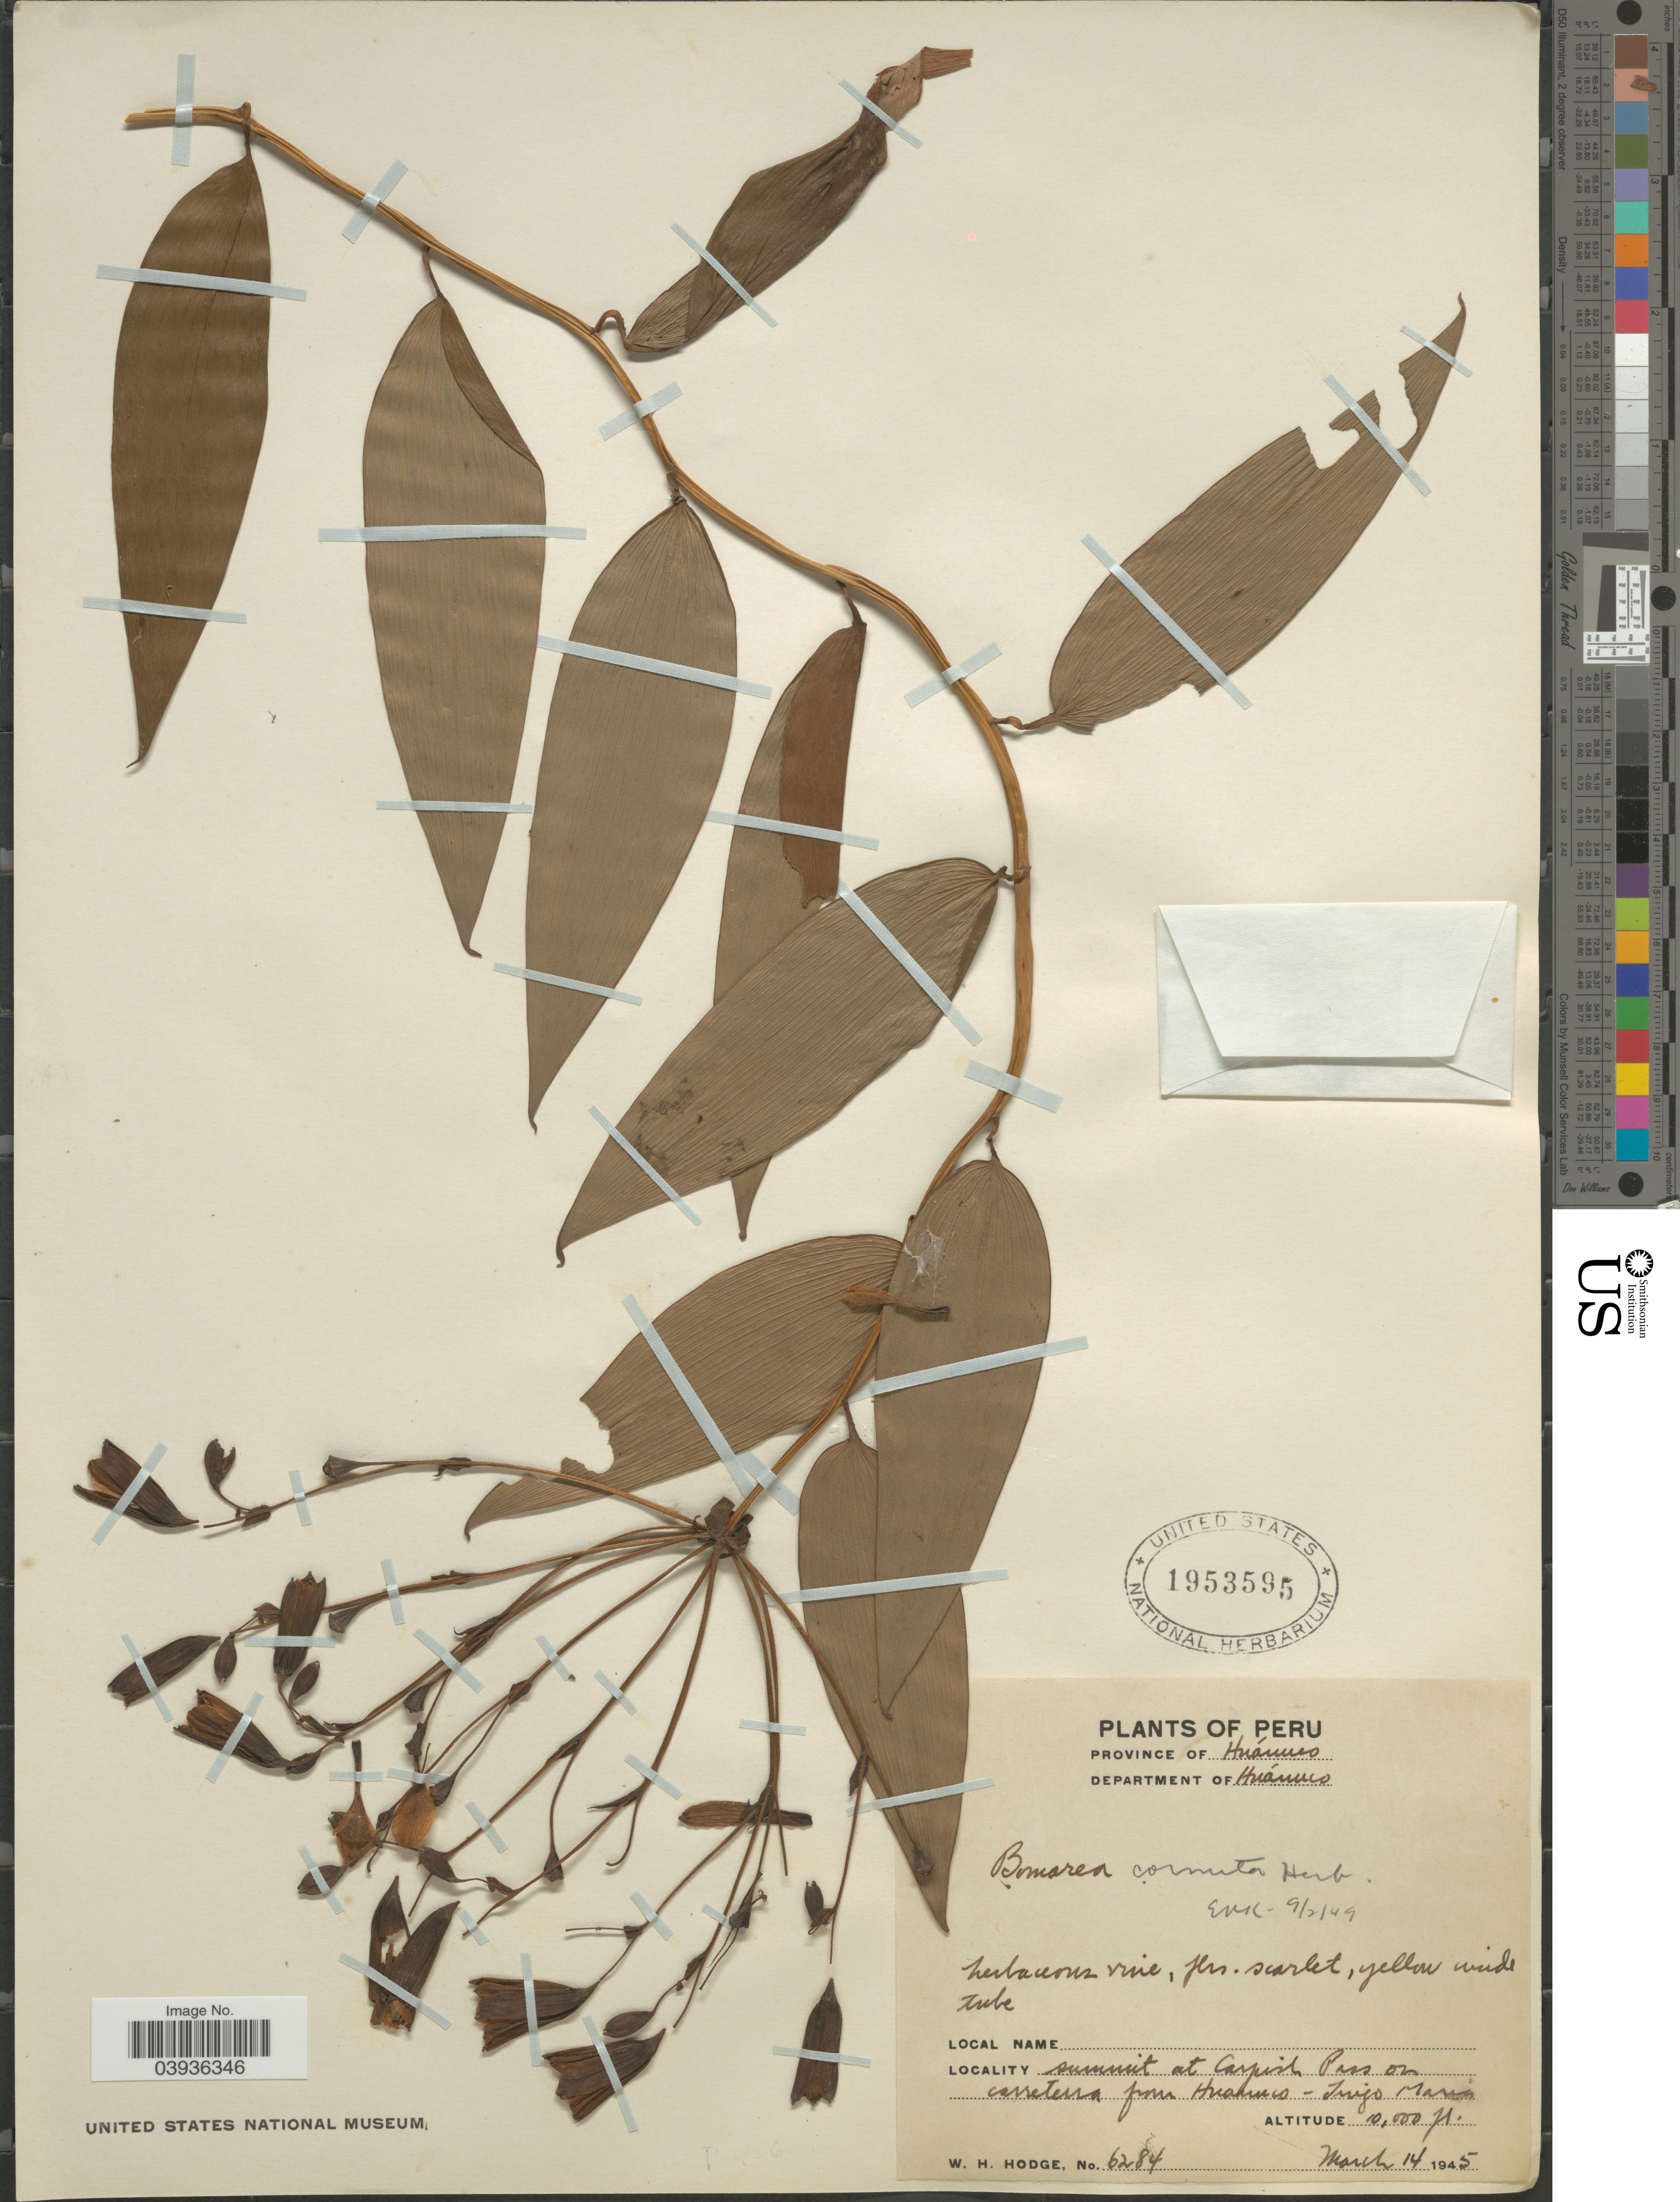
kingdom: Plantae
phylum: Tracheophyta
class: Liliopsida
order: Liliales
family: Alstroemeriaceae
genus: Bomarea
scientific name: Bomarea cornuta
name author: Herb.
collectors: W. Hodge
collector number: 6284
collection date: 1945-03-14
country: Peru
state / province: Huánuco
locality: Department of Huánuco. Summit at Carpish Pass on carretera from Huanuco - Tingo Maria.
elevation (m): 3048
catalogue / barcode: US 1953595